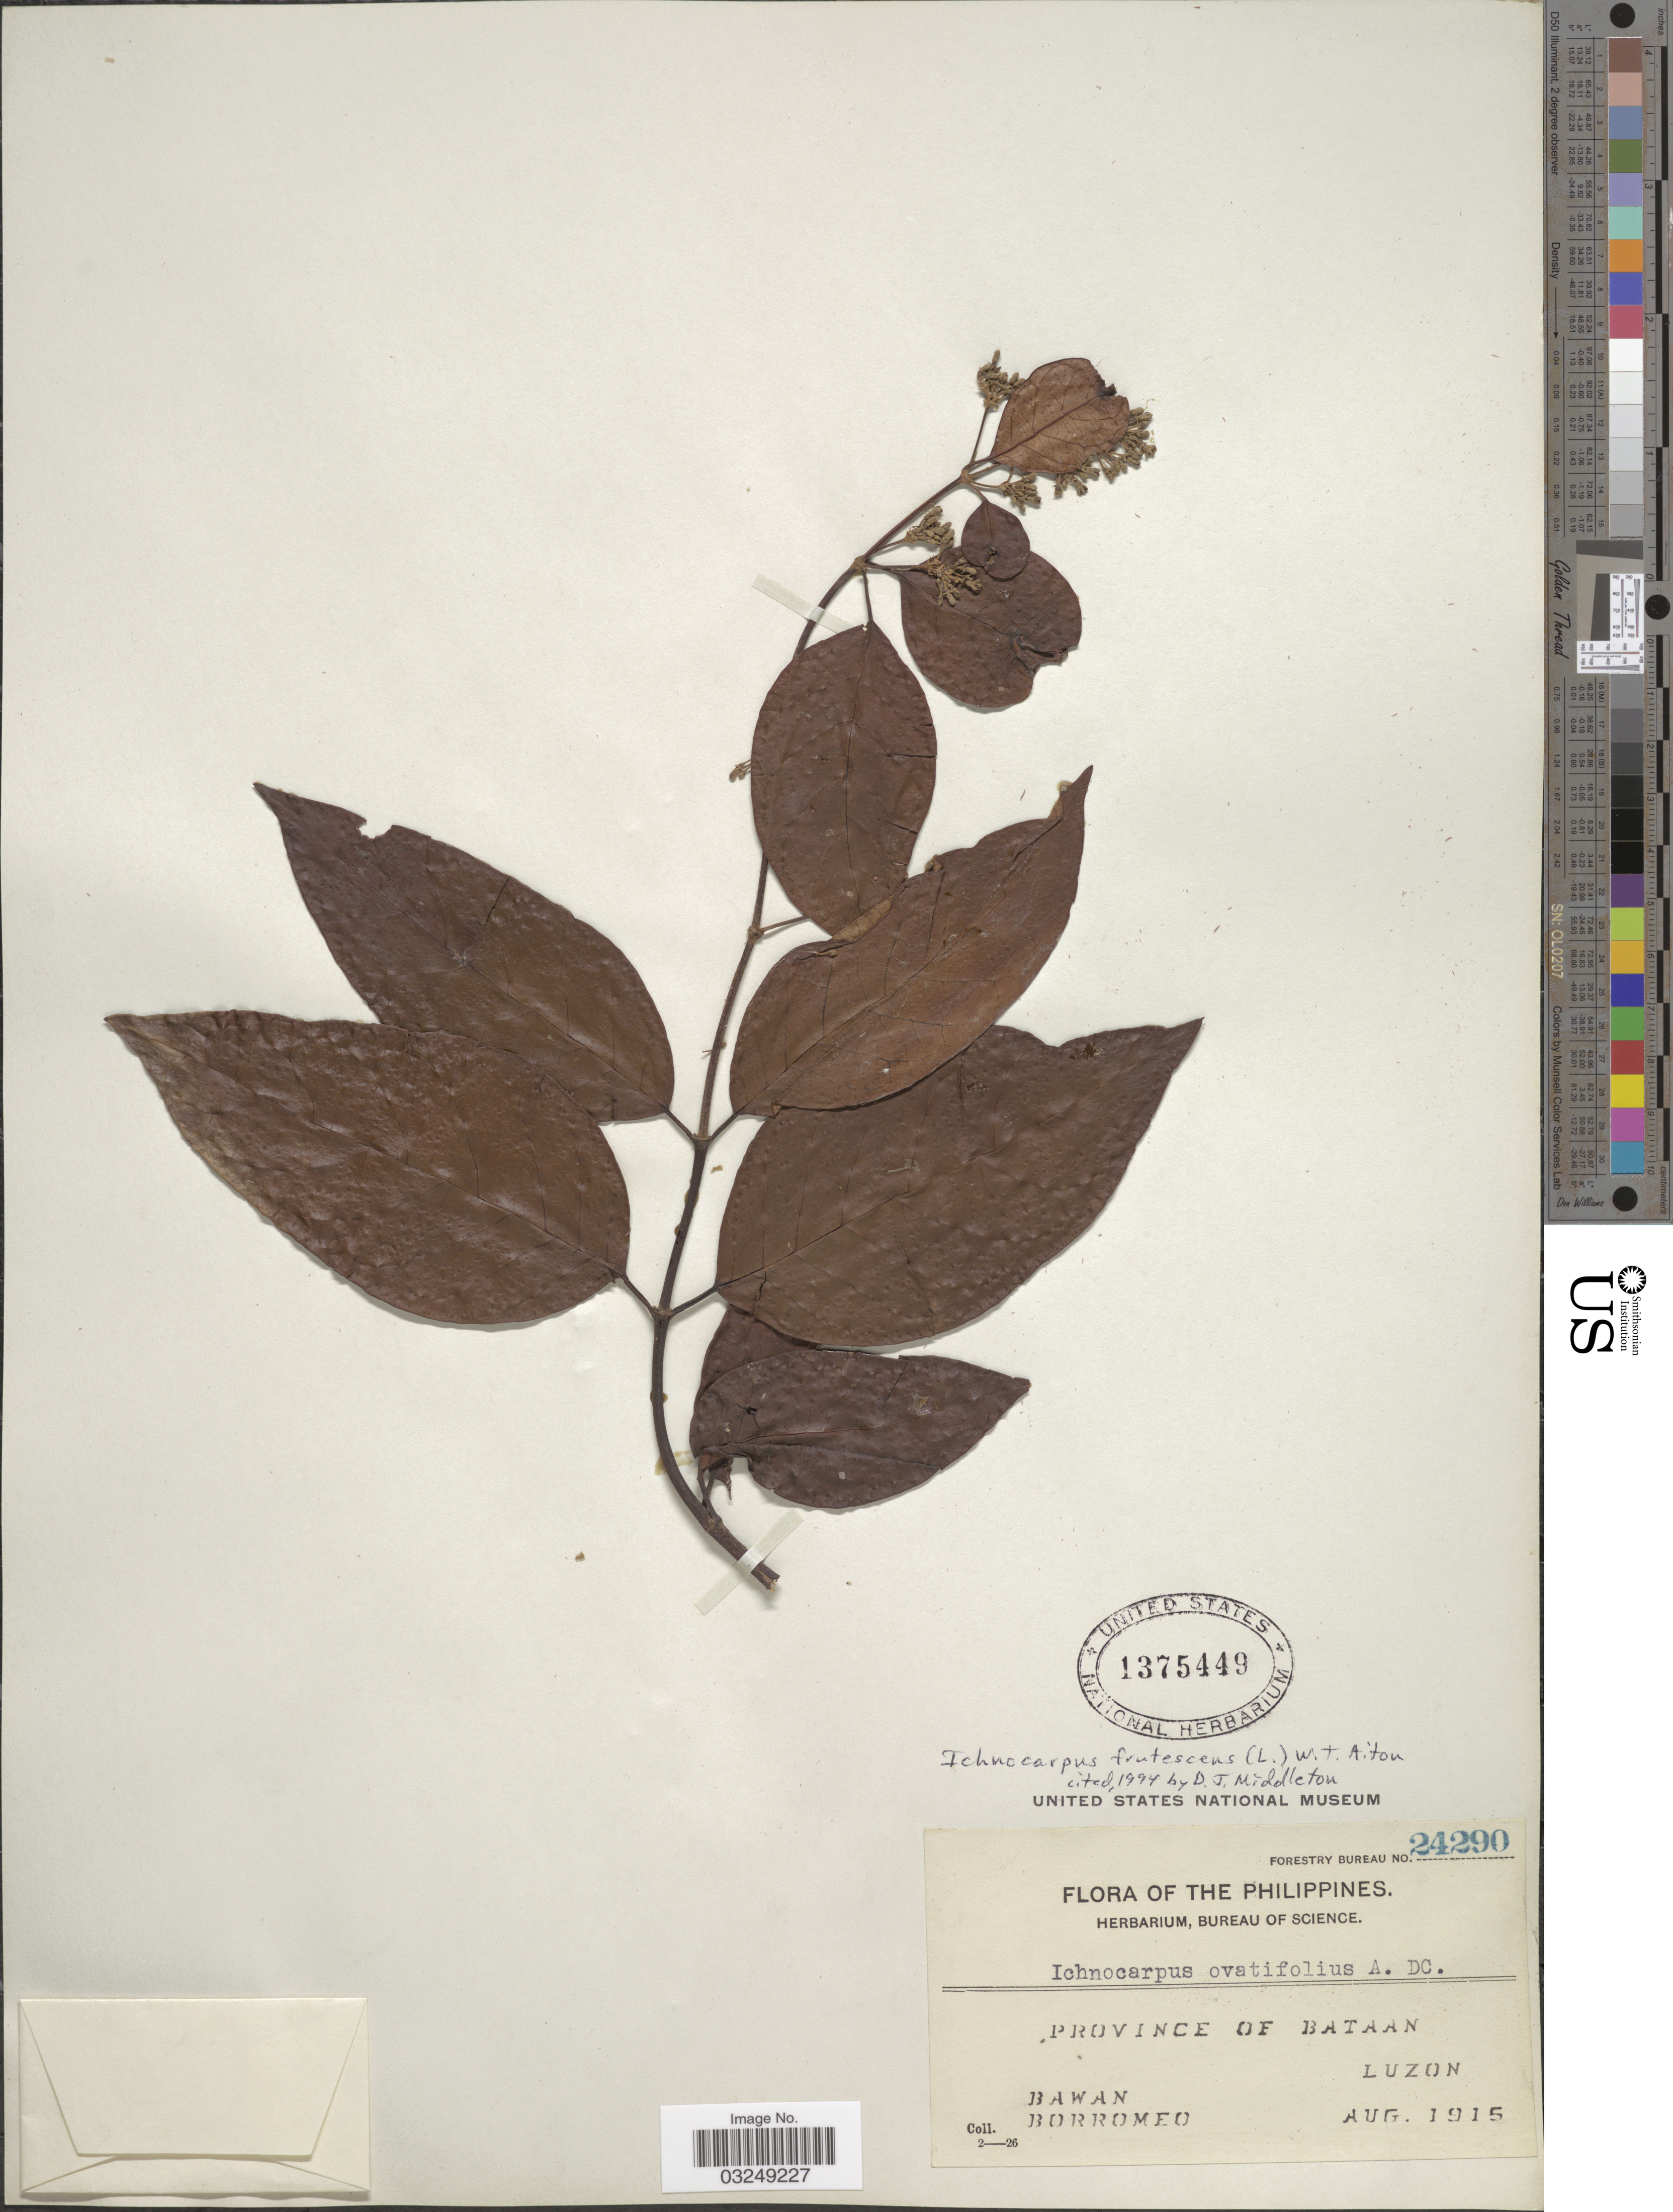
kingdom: Plantae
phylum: Tracheophyta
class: Magnoliopsida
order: Gentianales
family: Apocynaceae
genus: Ichnocarpus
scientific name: Ichnocarpus frutescens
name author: (L.) W.T. Aiton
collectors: Bawan & -. Borromeo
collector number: Forestry Bureau 24290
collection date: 1915-08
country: Philippines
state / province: Central Luzon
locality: Province of Bataan. Luzon.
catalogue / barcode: US 1375449